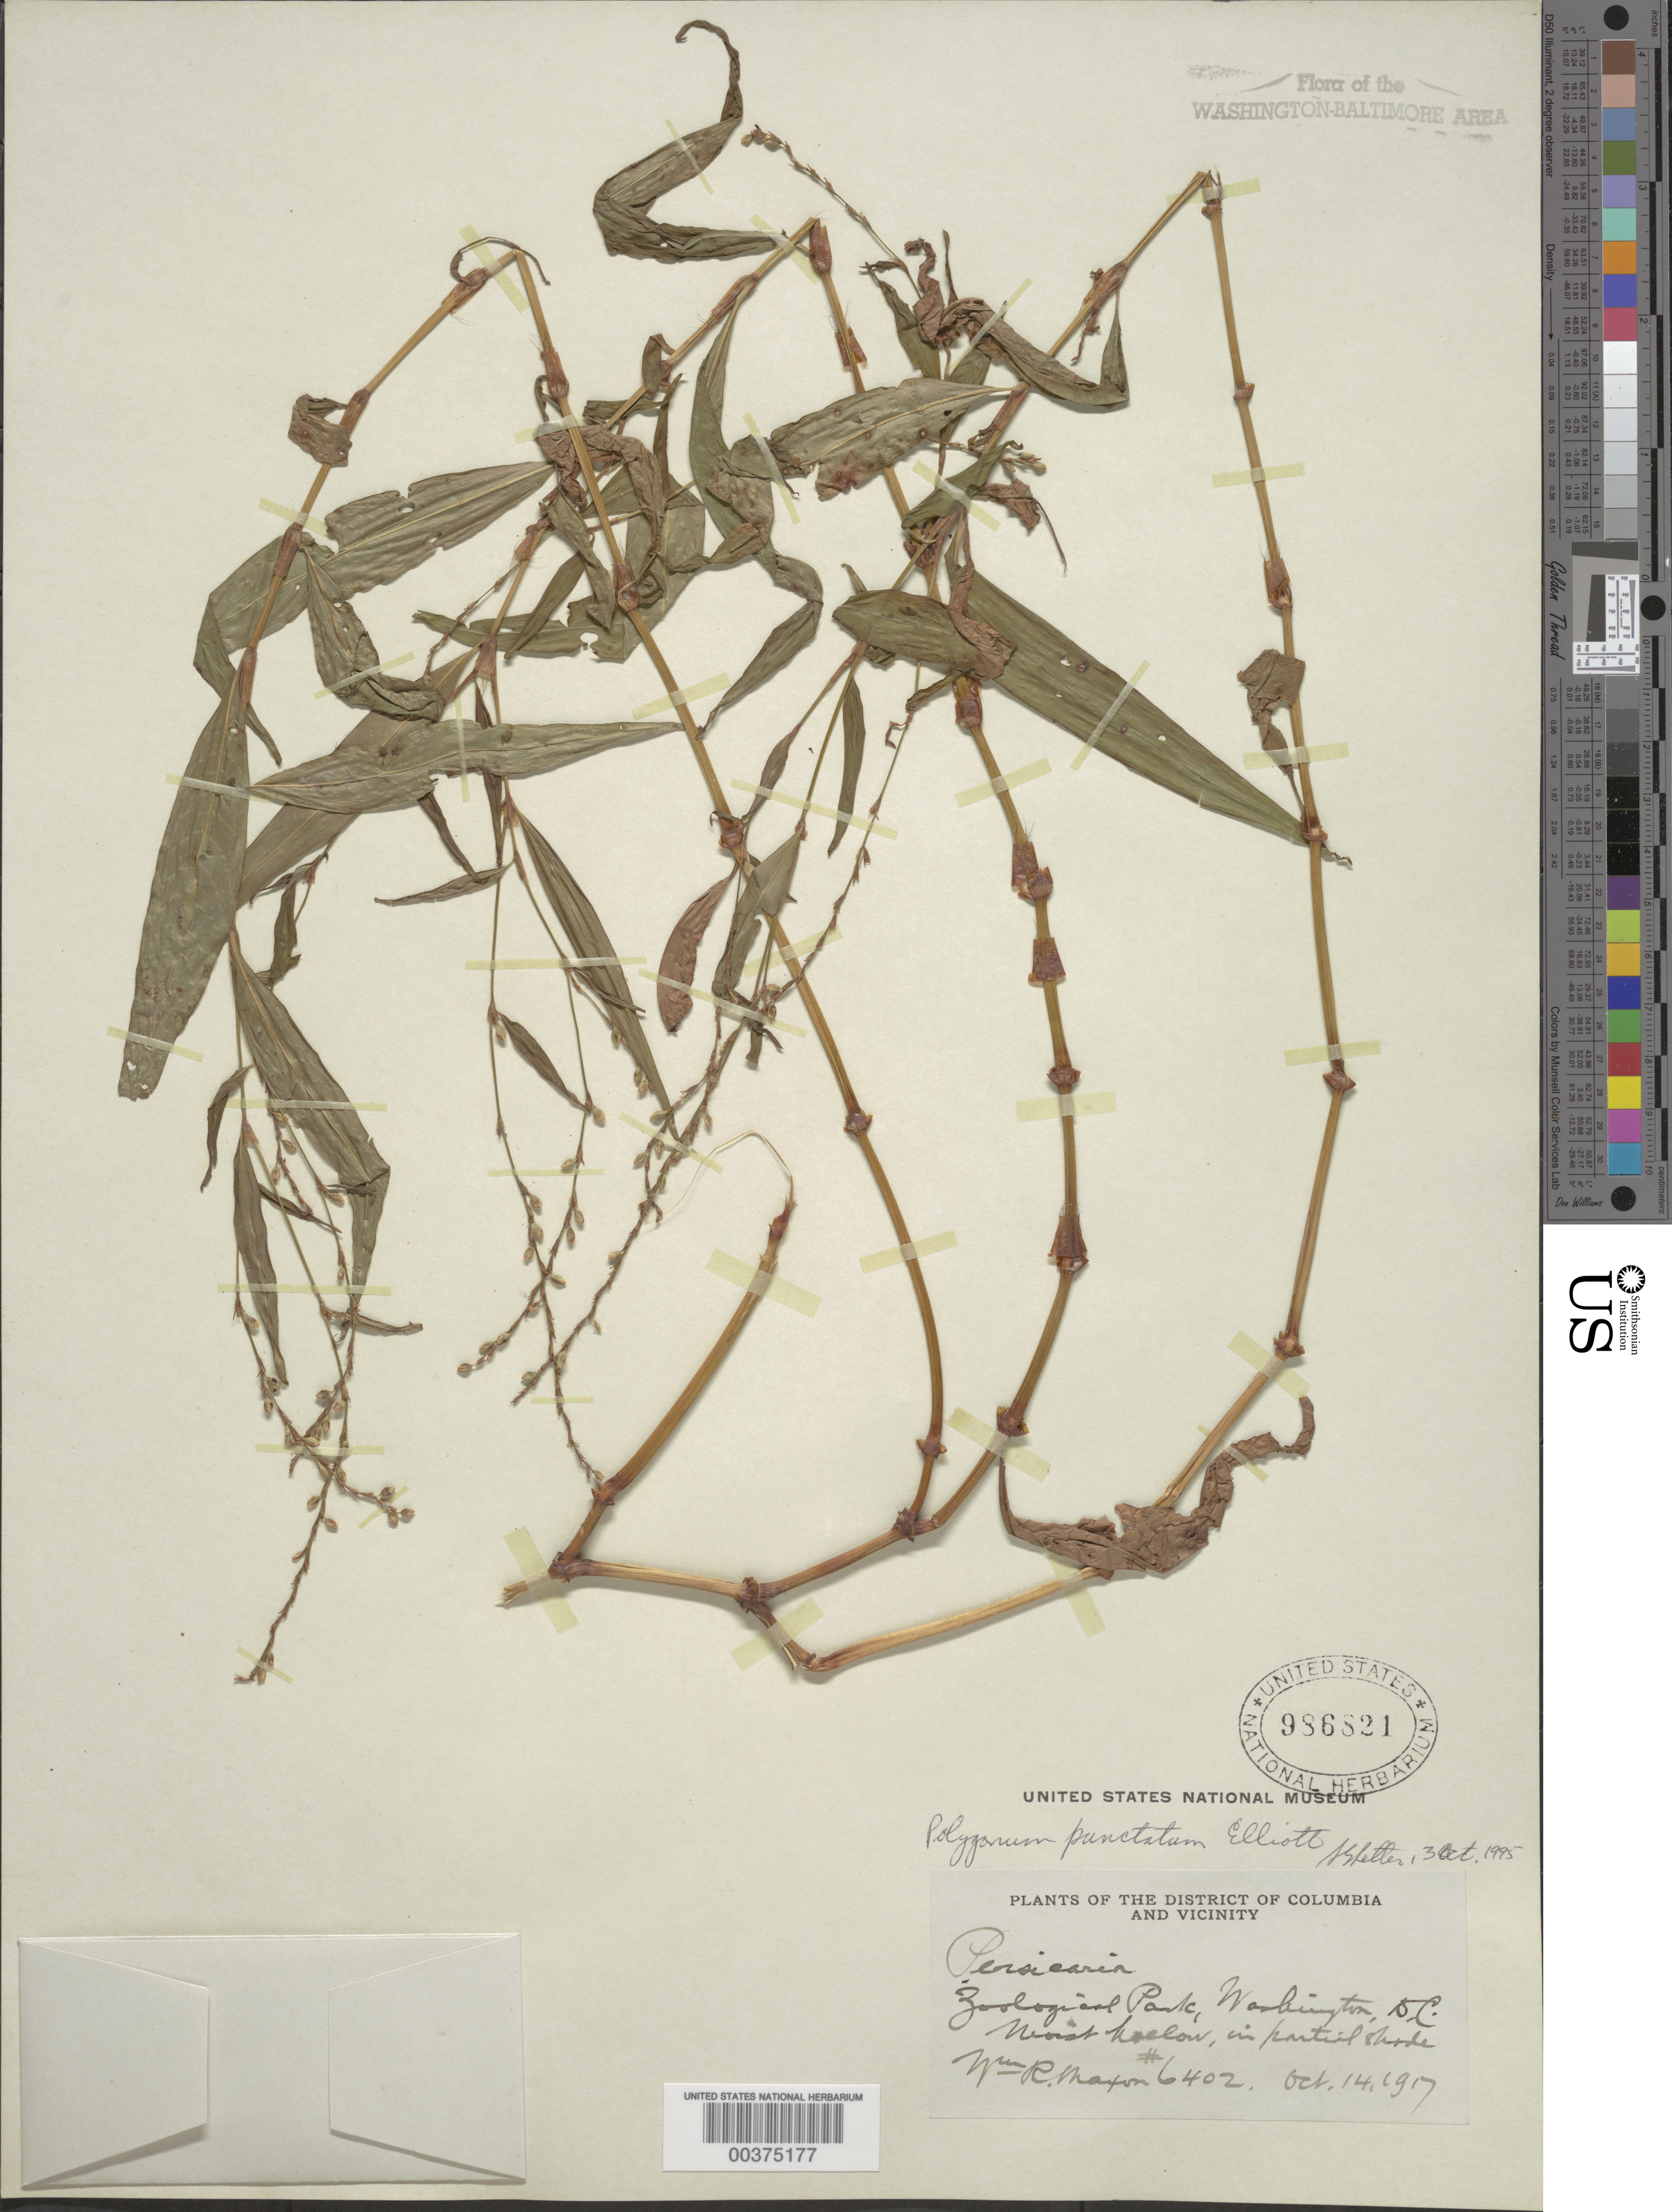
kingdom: Plantae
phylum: Tracheophyta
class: Magnoliopsida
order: Caryophyllales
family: Polygonaceae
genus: Persicaria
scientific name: Persicaria punctata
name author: (Elliott) Small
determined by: Atha, D. E.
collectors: W. R. Maxon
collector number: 6402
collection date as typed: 14 Oct 1917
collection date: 1917-10-14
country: United States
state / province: District of Columbia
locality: Zoological Park Rock Creek Park and Vicinity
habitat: In partial shade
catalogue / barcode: US 986821